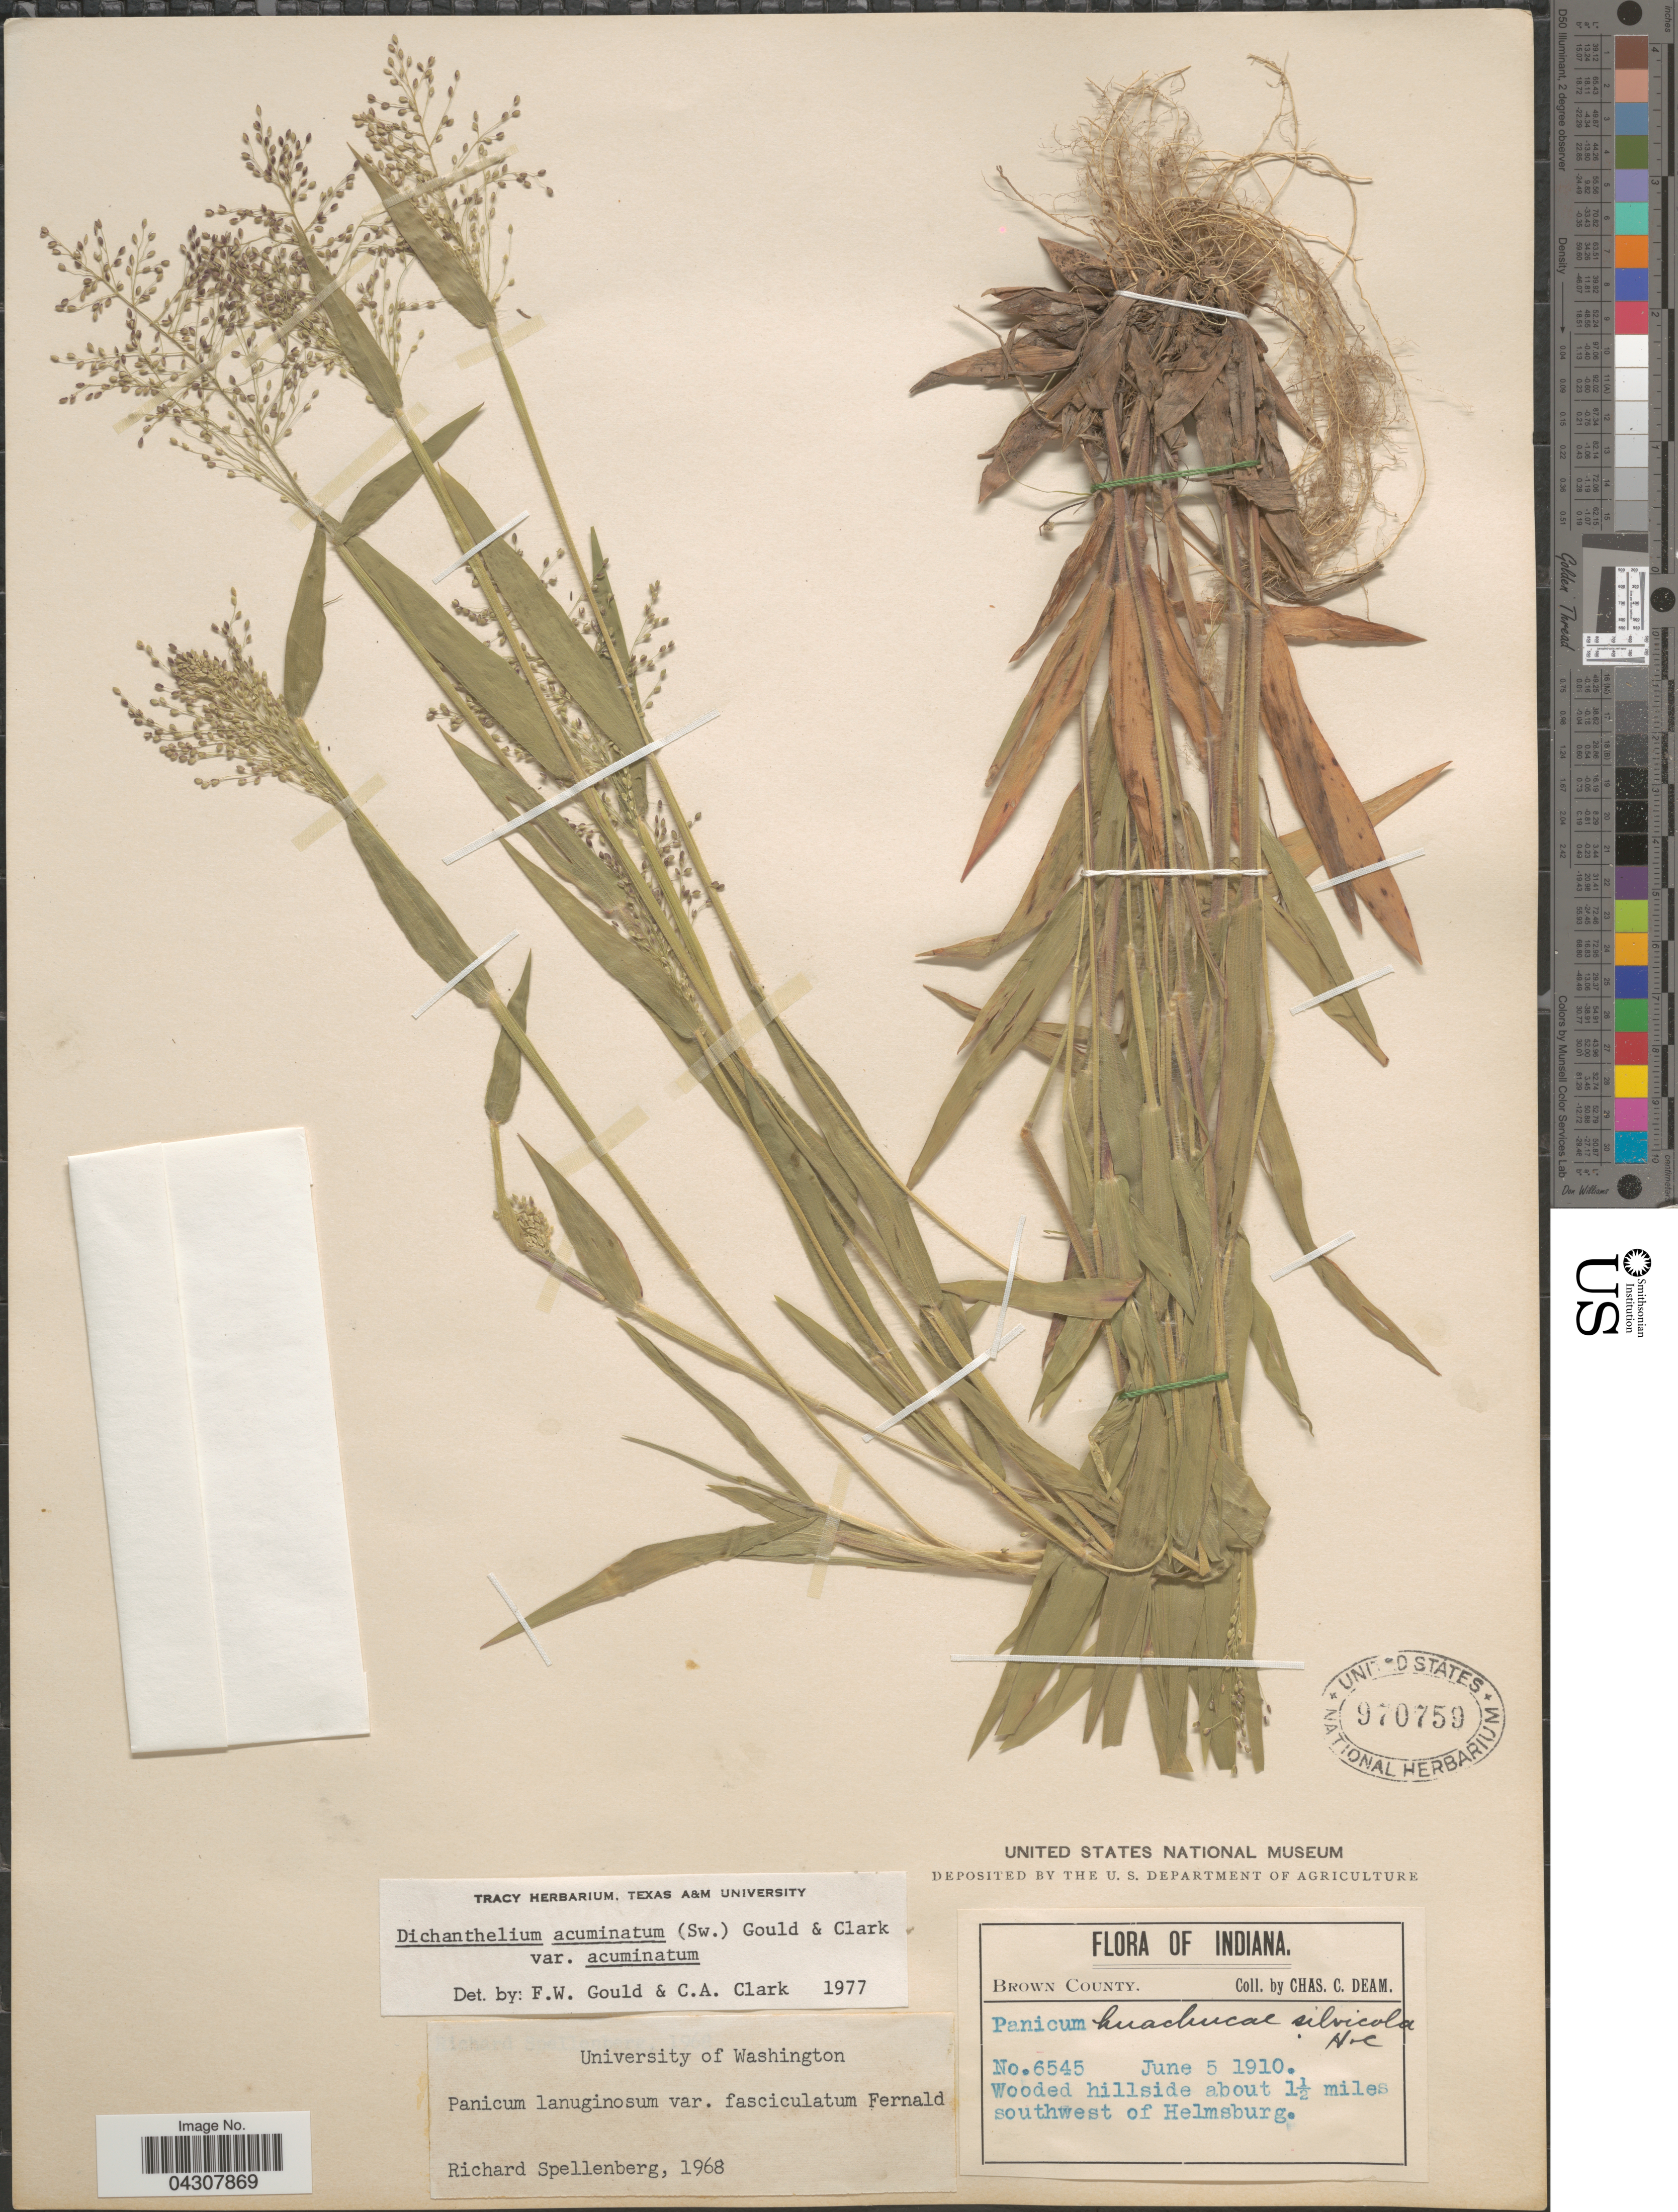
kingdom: Plantae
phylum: Tracheophyta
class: Liliopsida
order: Poales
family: Poaceae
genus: Dichanthelium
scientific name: Dichanthelium acuminatum var. acuminatum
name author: (Sw.) Gould & C.A. Clark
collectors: C. C. Deam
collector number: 6545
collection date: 1910-06-05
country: United States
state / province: Indiana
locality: Brown County. Wooded hillside about 1½ miles southwest of Helmsburg.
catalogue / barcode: US 970759